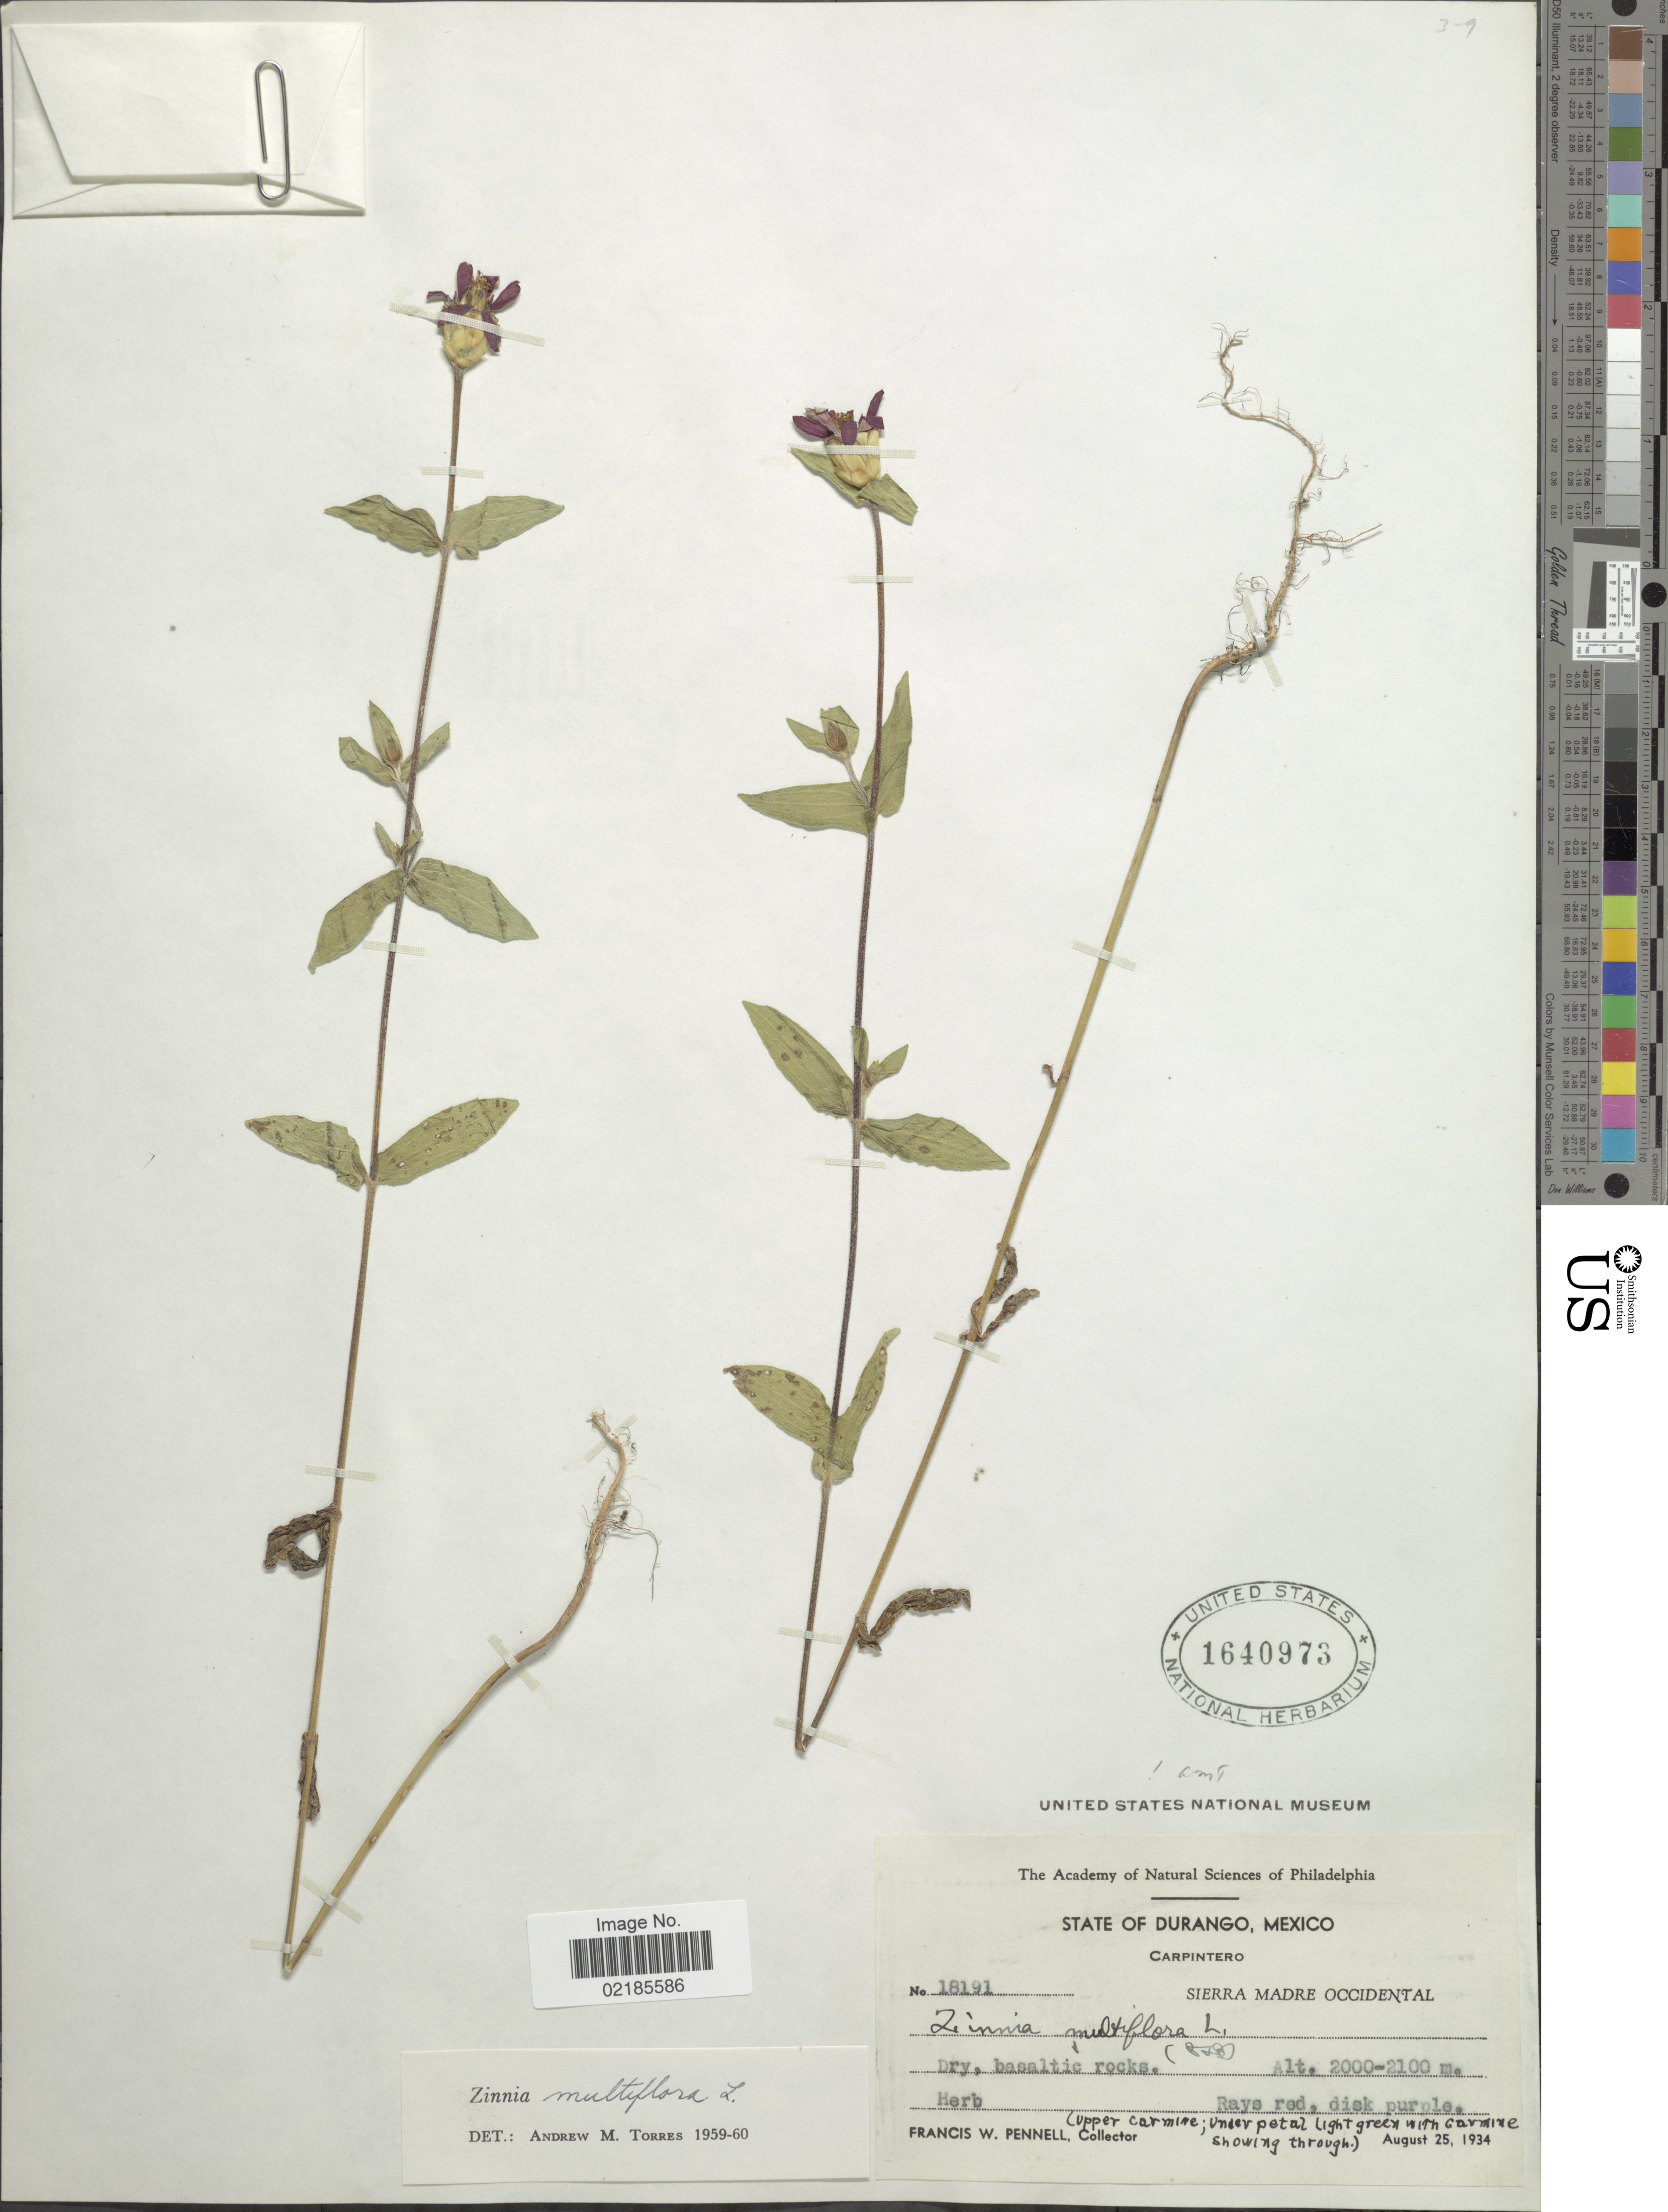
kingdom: Plantae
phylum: Tracheophyta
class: Magnoliopsida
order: Asterales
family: Asteraceae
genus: Zinnia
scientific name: Zinnia peruviana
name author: (L.) L.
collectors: F. W. Pennell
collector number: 18191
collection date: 1934-08-25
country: Mexico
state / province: Durango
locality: Carpintero, Sierra Madre Occidental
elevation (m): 2000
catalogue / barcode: US 1640973